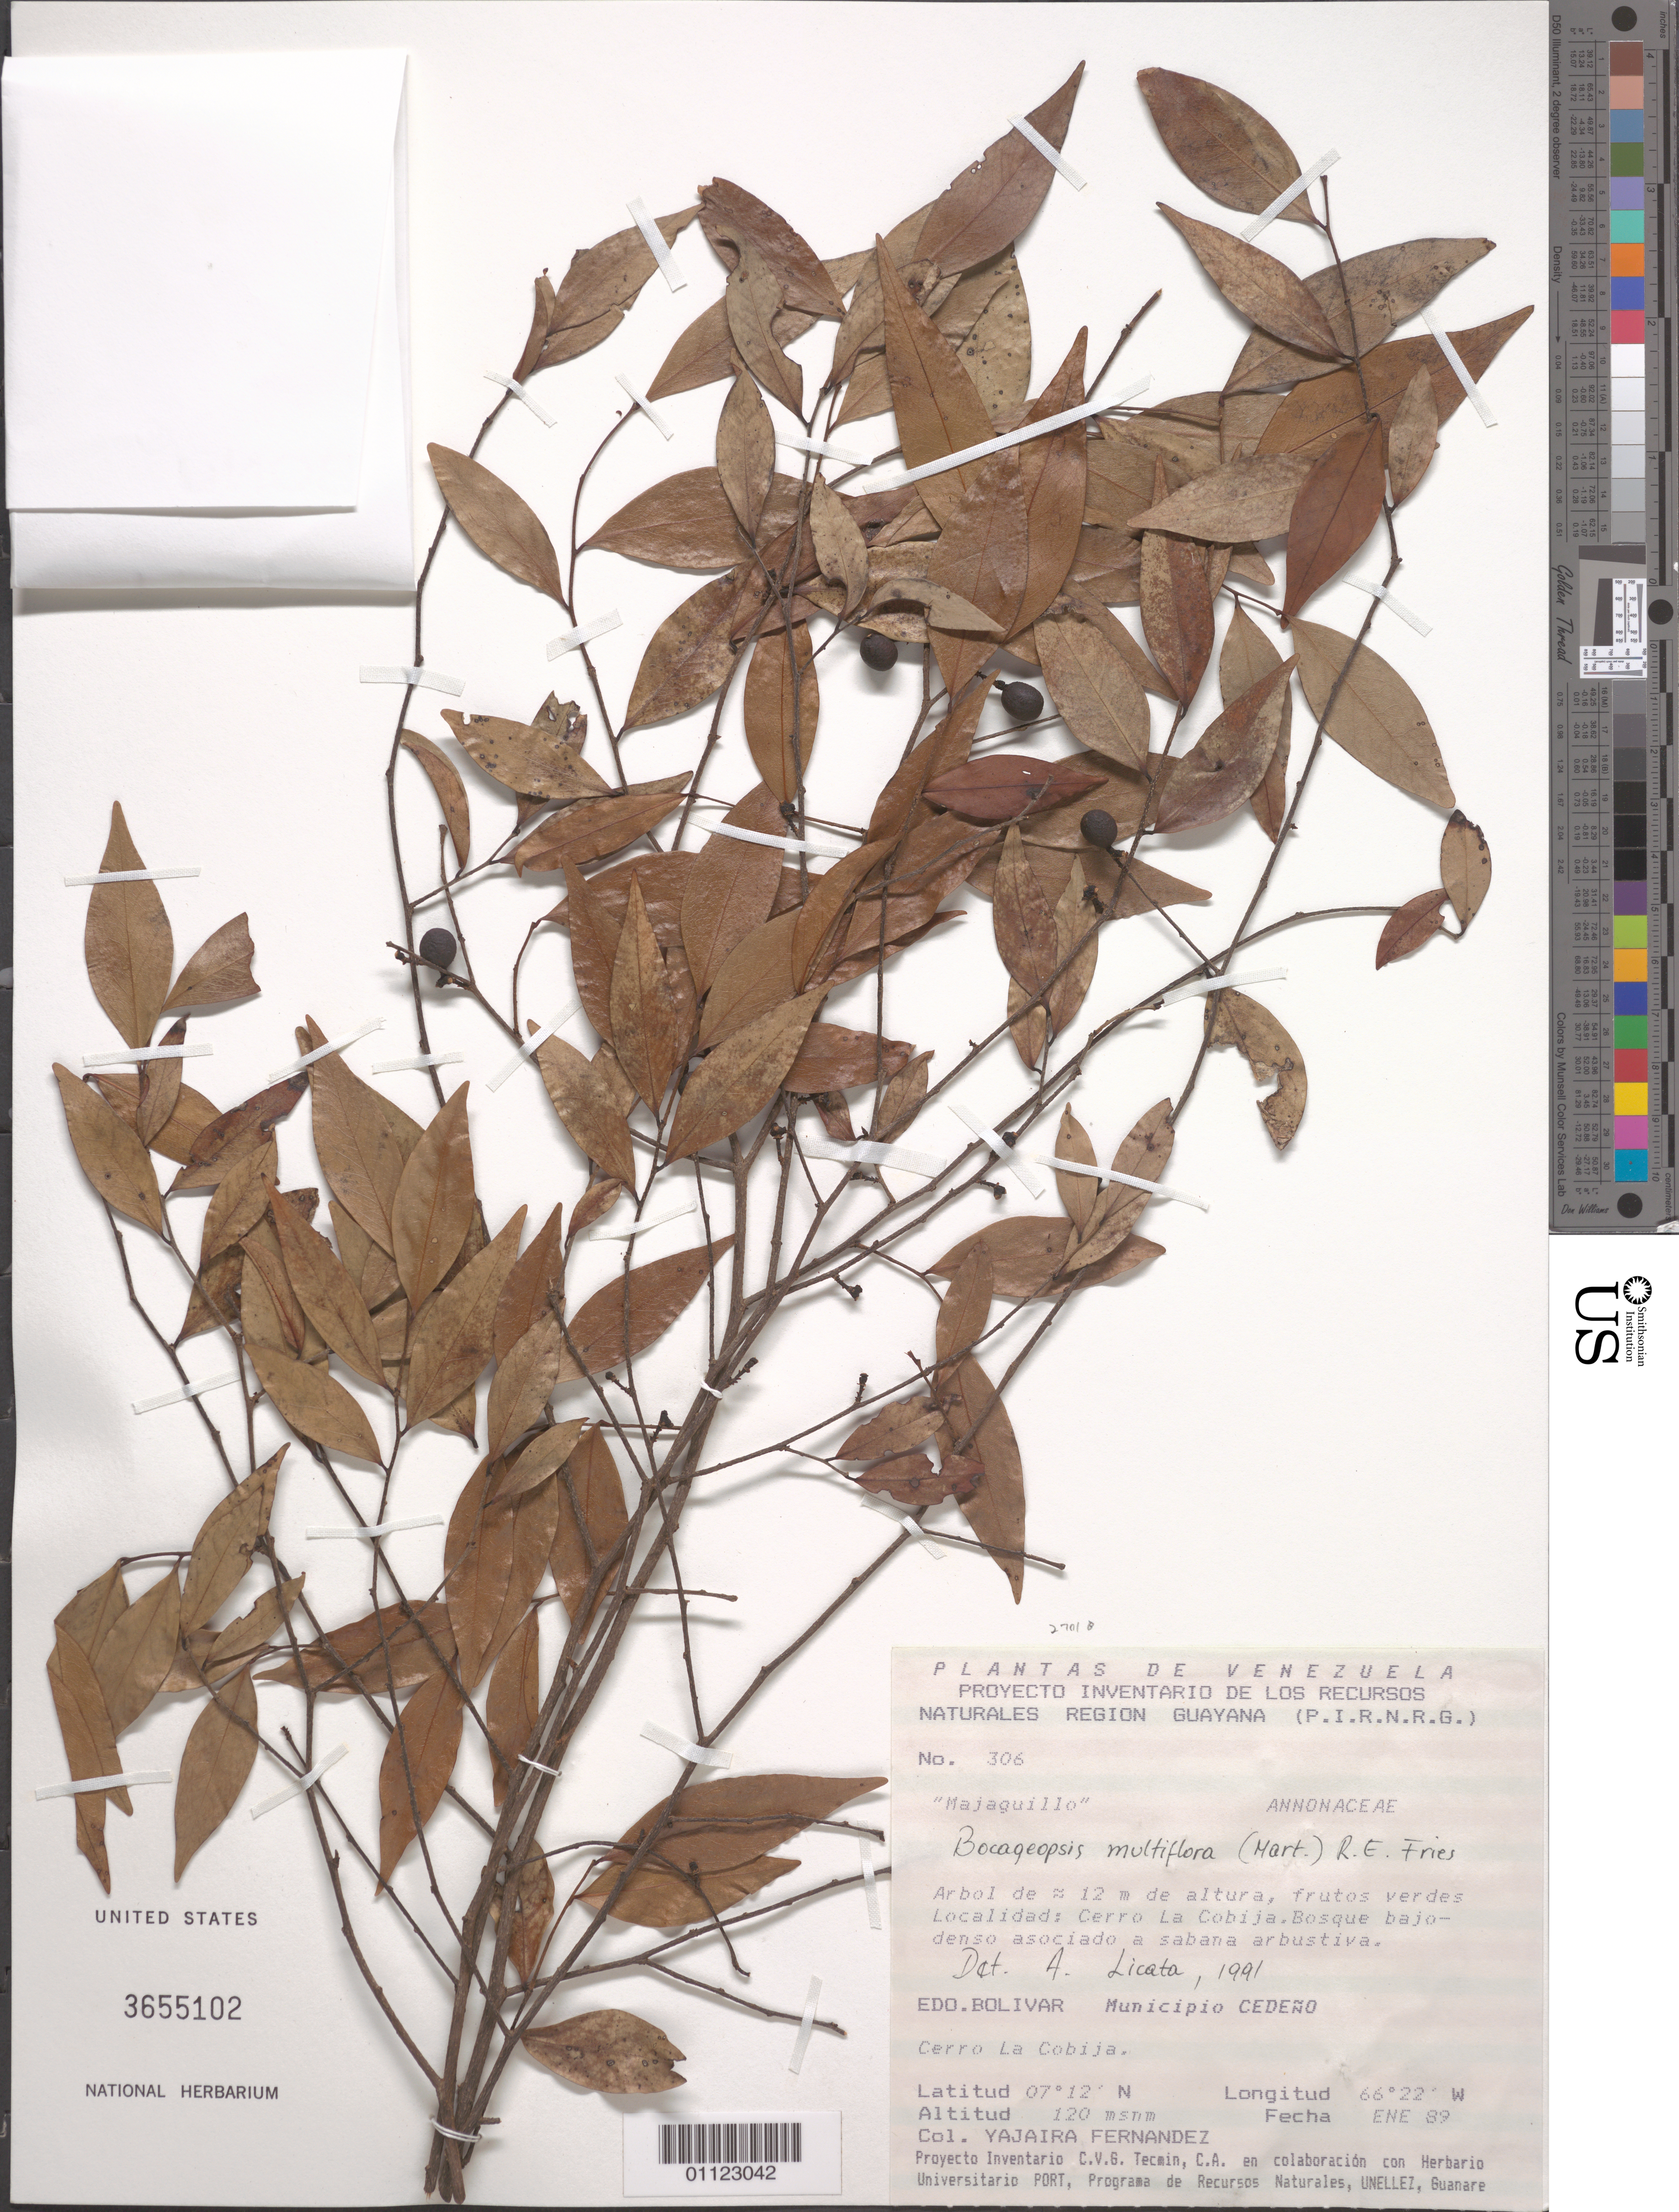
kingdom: Plantae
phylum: Tracheophyta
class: Magnoliopsida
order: Magnoliales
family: Annonaceae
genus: Bocageopsis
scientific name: Bocageopsis multiflora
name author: (Mart.) R.E. Fr.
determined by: Licata, A., (PORT), Univ. Nac. Exp. de los Llanos Ezequiel Zamora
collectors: Y. Fernandez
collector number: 306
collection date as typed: Ene 89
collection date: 1989-01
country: Venezuela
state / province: Bolívar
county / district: Cedeño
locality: Cerro La Cobija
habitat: Bosque boajo-denso asociadod a sabana arbustiva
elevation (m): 120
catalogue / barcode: US 3655102